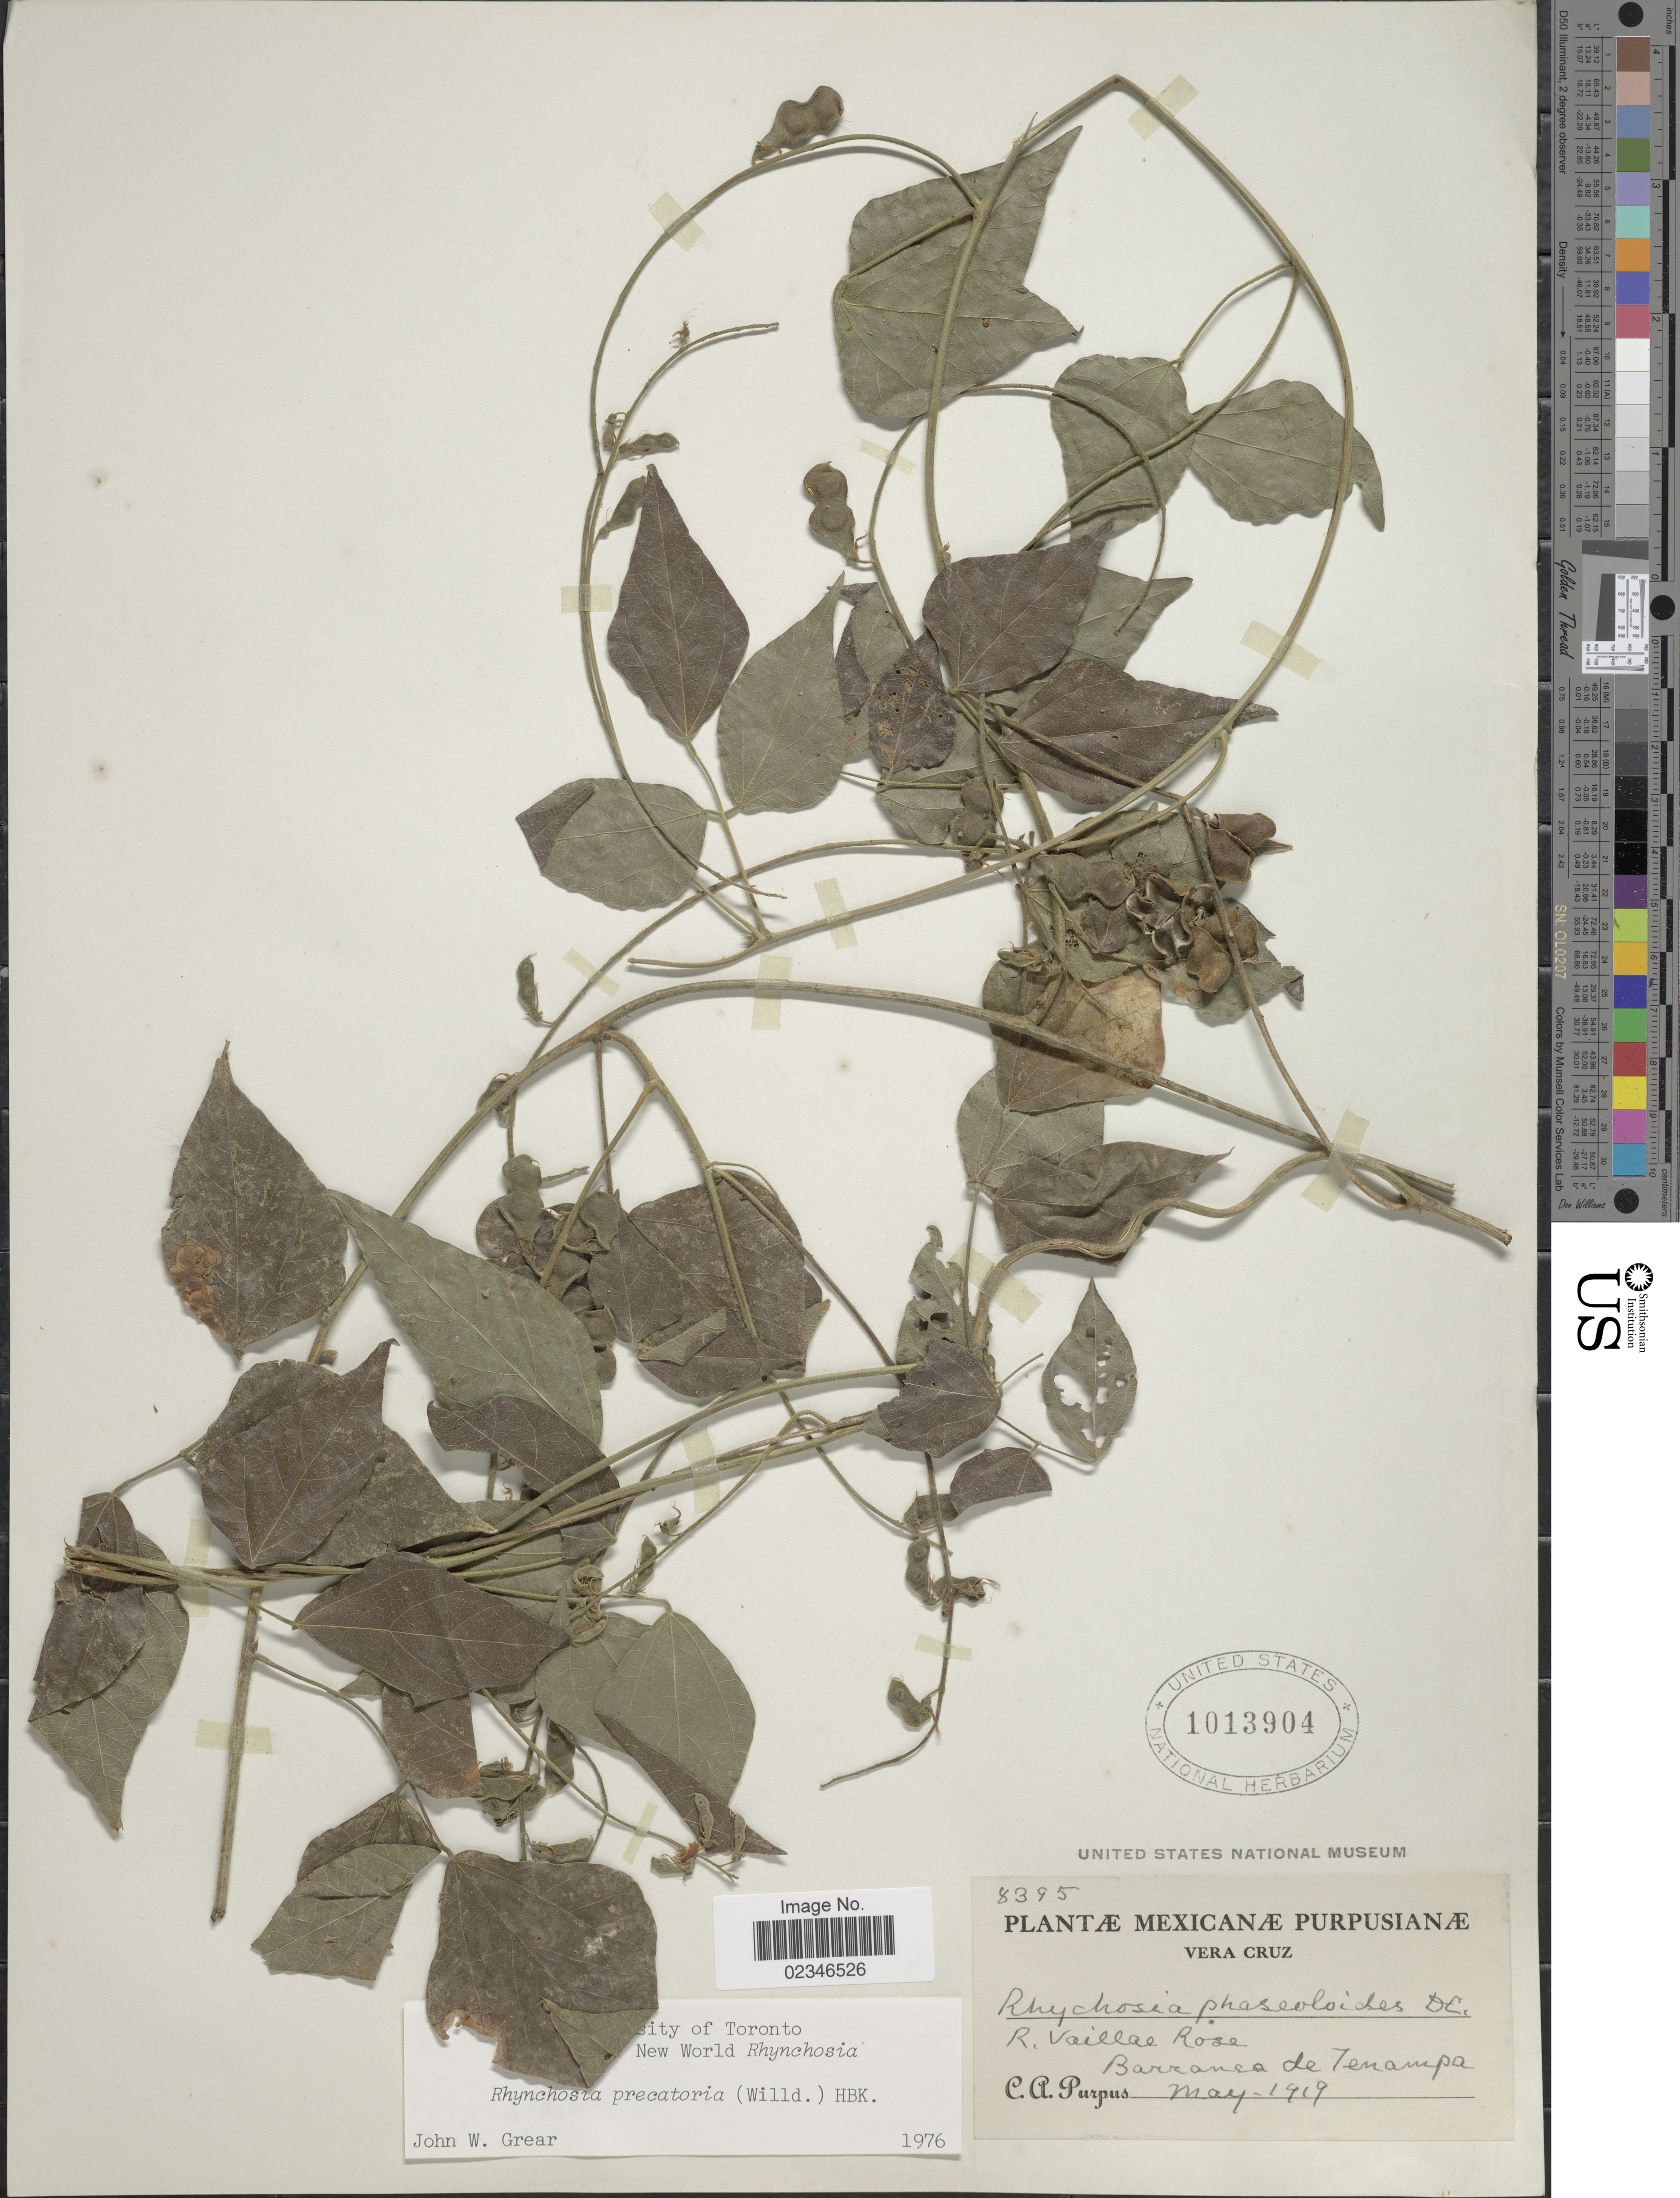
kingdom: Plantae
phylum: Tracheophyta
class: Magnoliopsida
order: Fabales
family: Fabaceae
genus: Rhynchosia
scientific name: Rhynchosia precatoria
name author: (Willd.) DC.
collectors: C. A. Purpus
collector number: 8395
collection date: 1919-05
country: Mexico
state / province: Veracruz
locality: Vera Cruz, R. Vaillae Rose, Barranca de Tenampa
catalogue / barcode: US 1013904